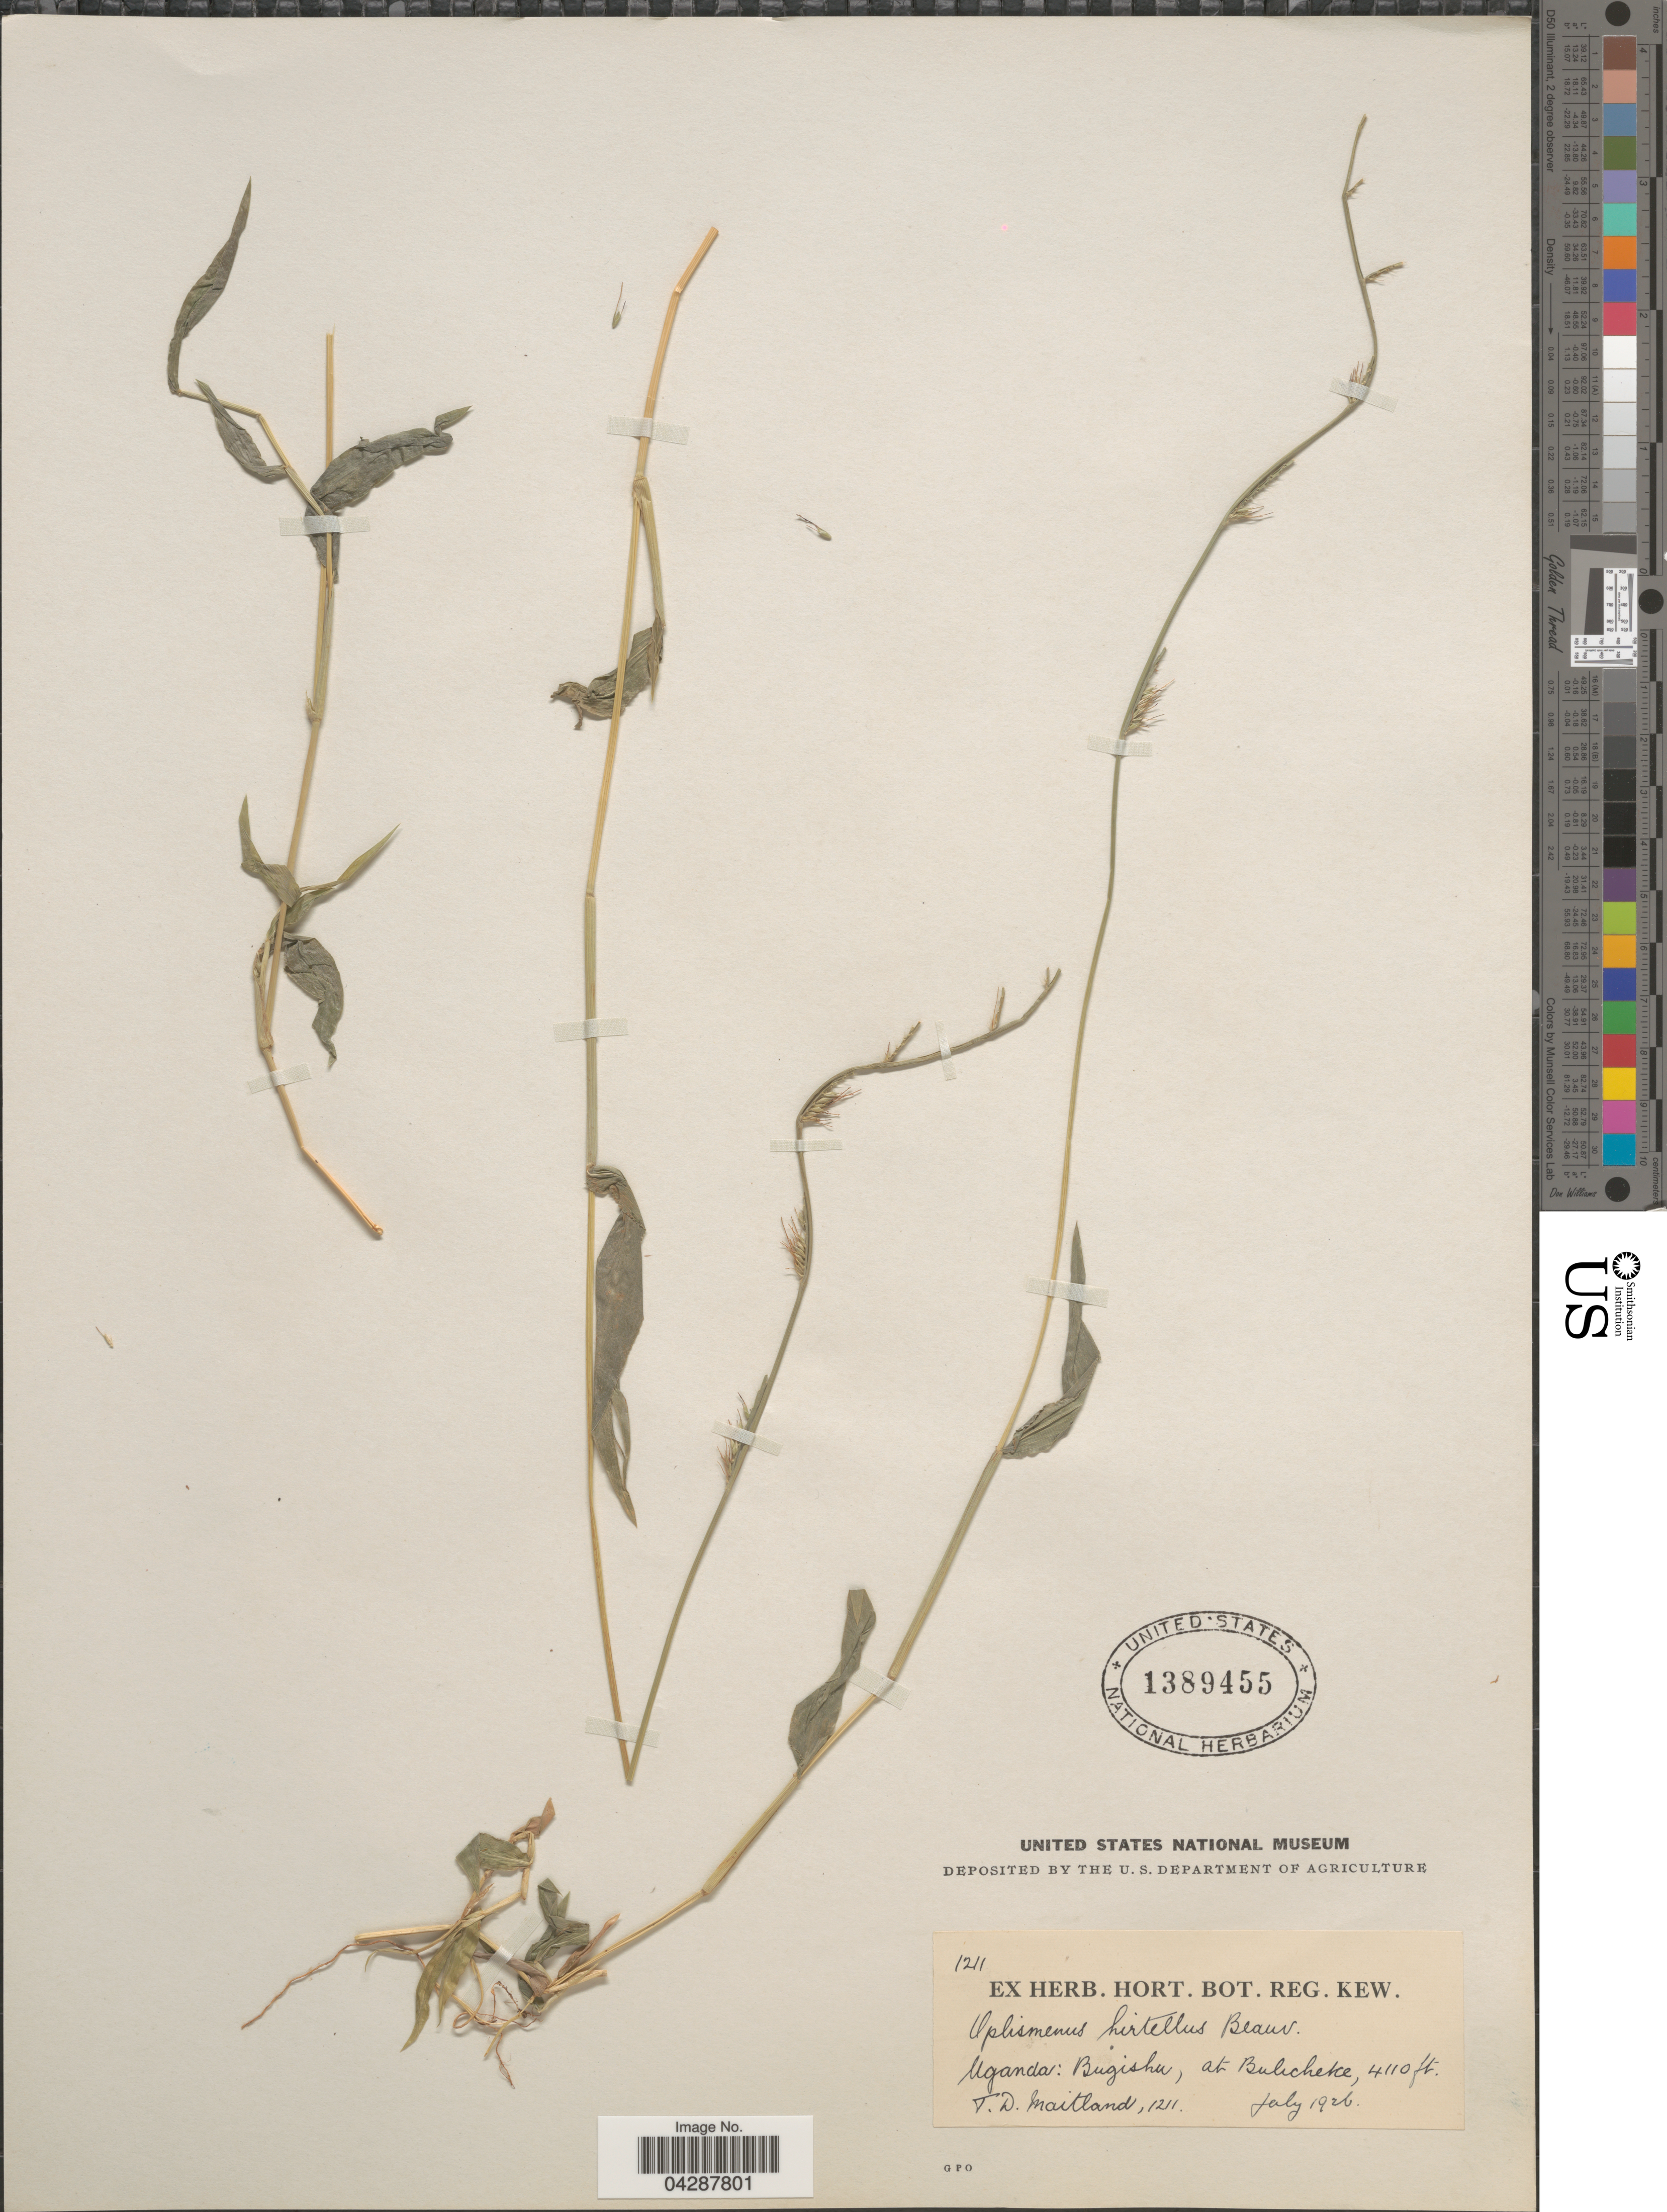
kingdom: Plantae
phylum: Tracheophyta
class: Liliopsida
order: Poales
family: Poaceae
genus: Oplismenus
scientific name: Oplismenus hirtellus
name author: (L.) P. Beauv.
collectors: T. Maitland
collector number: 1211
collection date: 1926-07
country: Uganda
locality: Bugishu, at Bulicheke.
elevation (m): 1253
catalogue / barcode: US 1389455